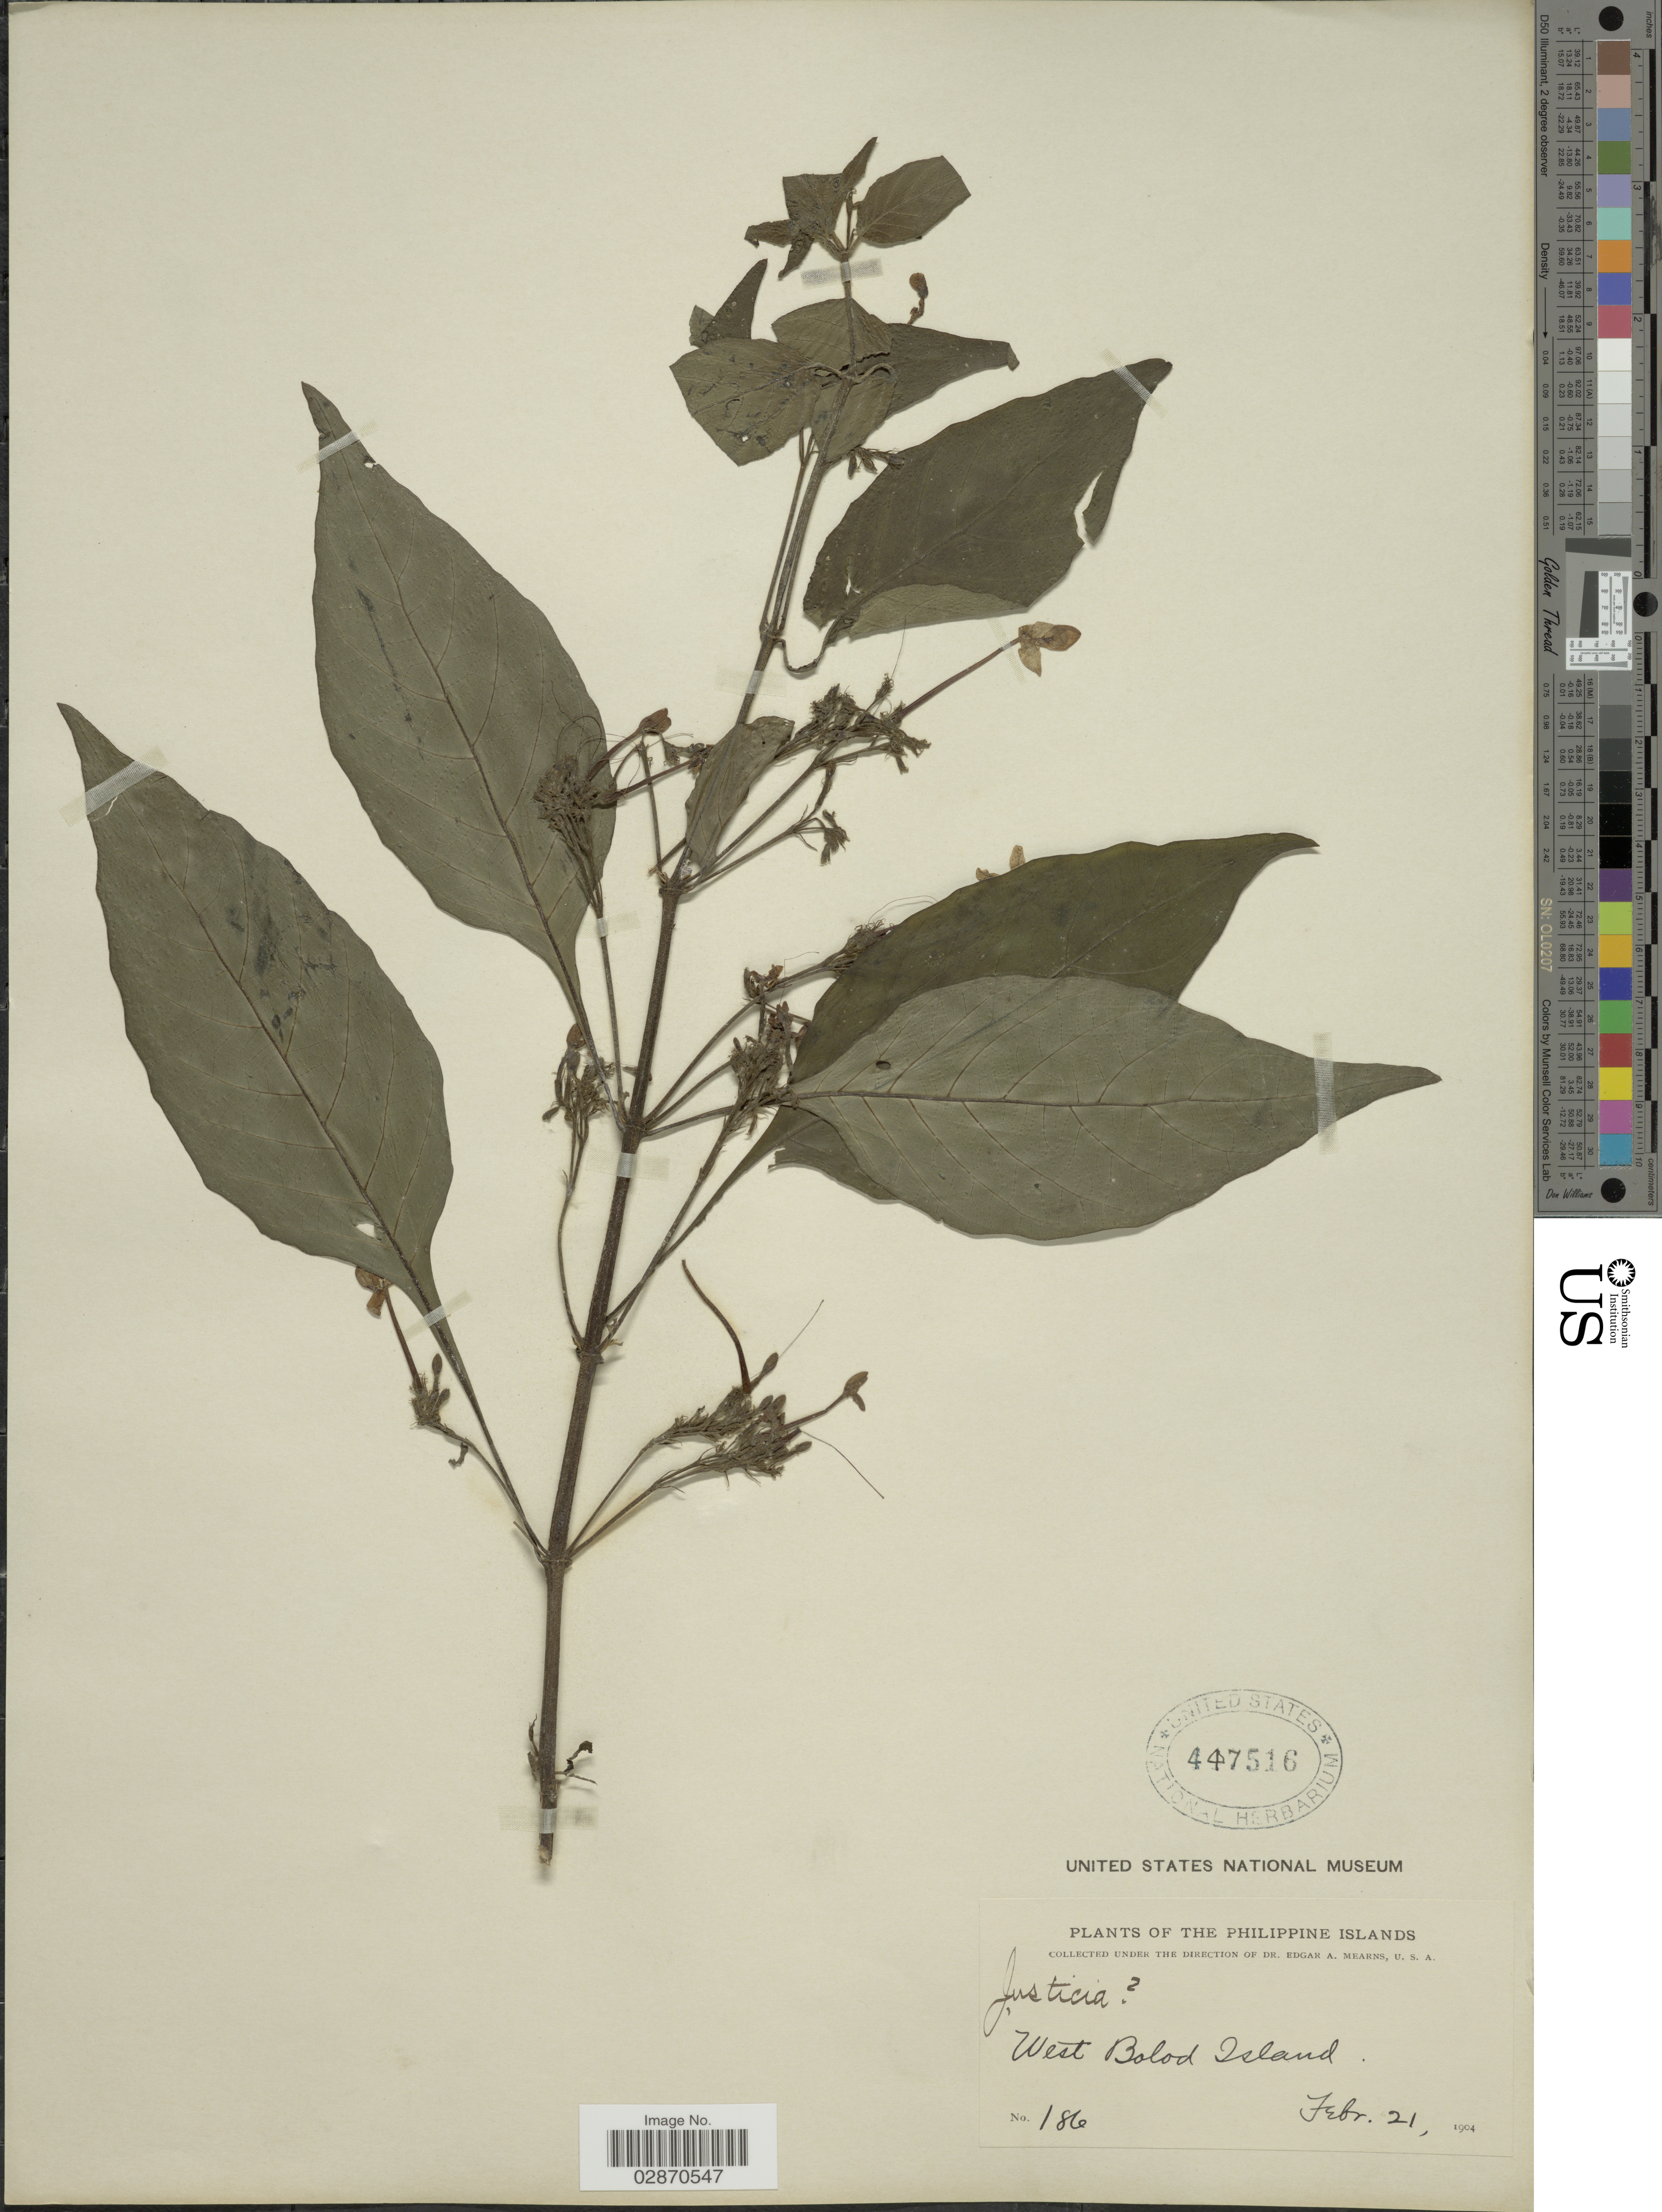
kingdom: Plantae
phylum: Tracheophyta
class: Magnoliopsida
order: Lamiales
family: Acanthaceae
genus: Pseuderanthemum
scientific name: Pseuderanthemum pulchellum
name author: (Andrews) Merr.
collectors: E. A. Mearns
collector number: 186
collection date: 1904-02-21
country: Philippines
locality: Philippine Islands. West Bolod Island.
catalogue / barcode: US 447516